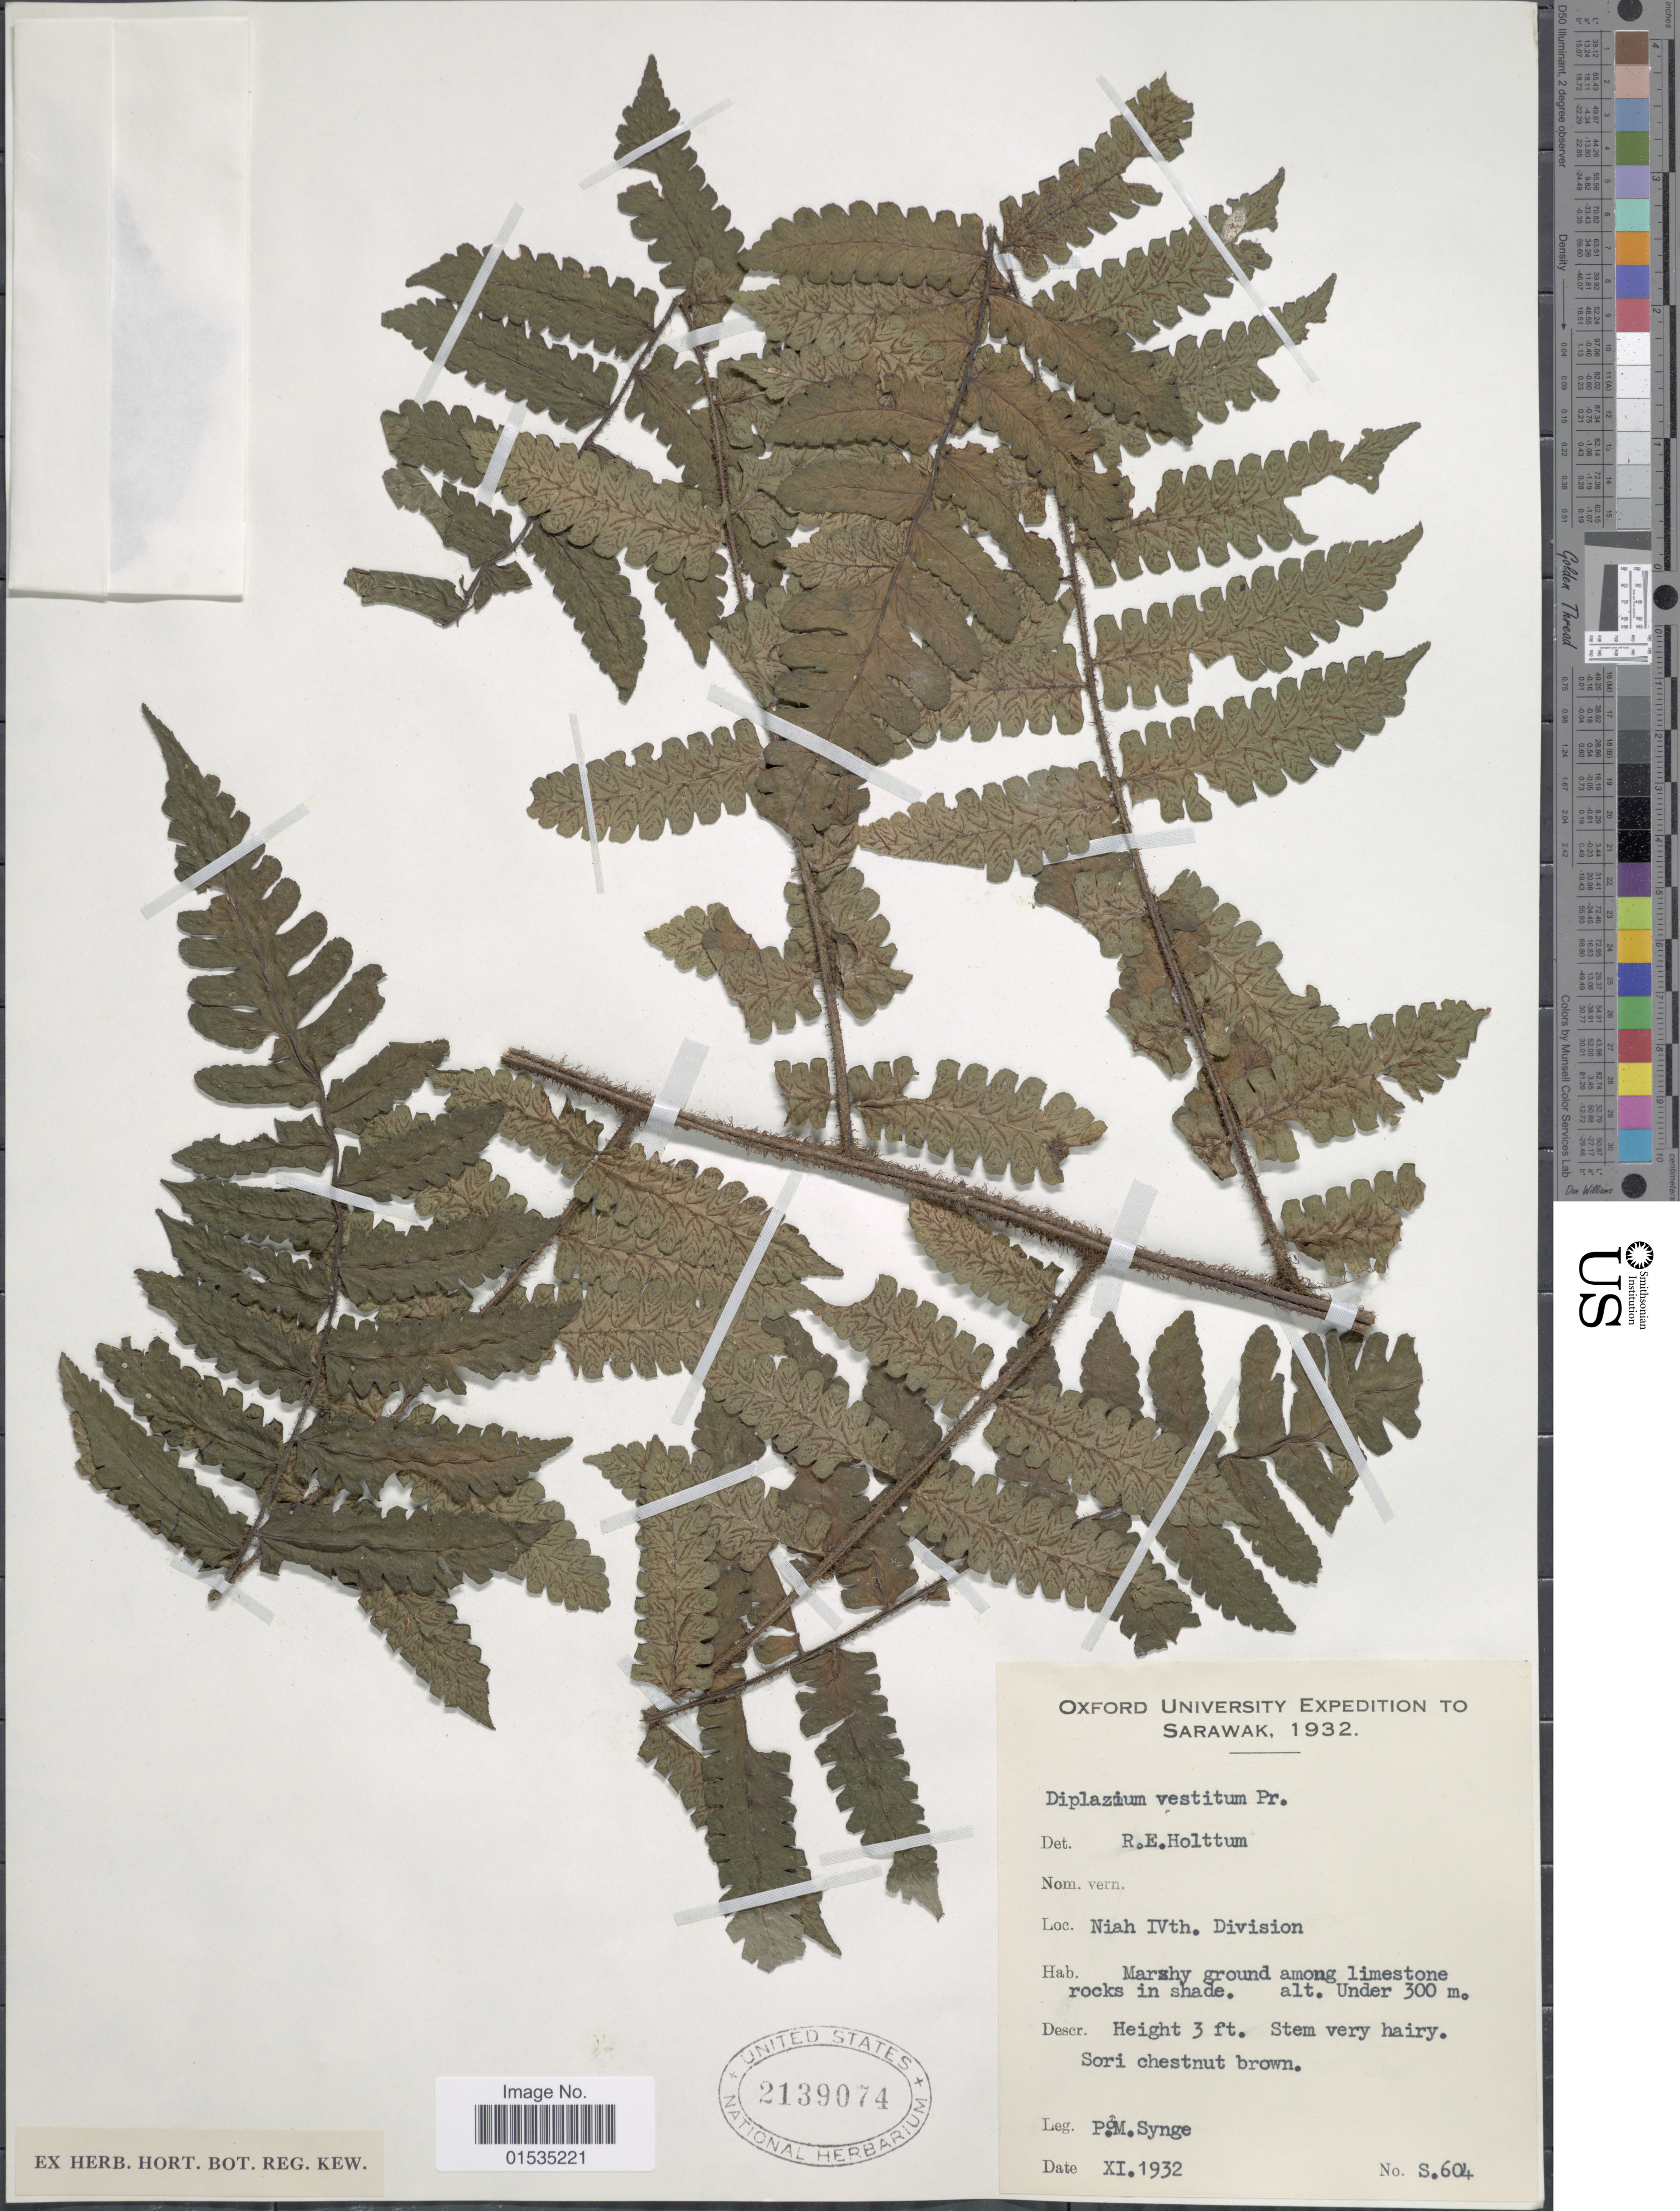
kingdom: Plantae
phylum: Tracheophyta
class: Polypodiopsida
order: Polypodiales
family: Athyriaceae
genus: Diplazium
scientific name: Diplazium vestitum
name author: C. Presl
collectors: P. Synge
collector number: S.604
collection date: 1932-11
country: Malaysia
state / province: Sarawak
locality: Niah IVth. Division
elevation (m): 300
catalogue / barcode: US 2139074